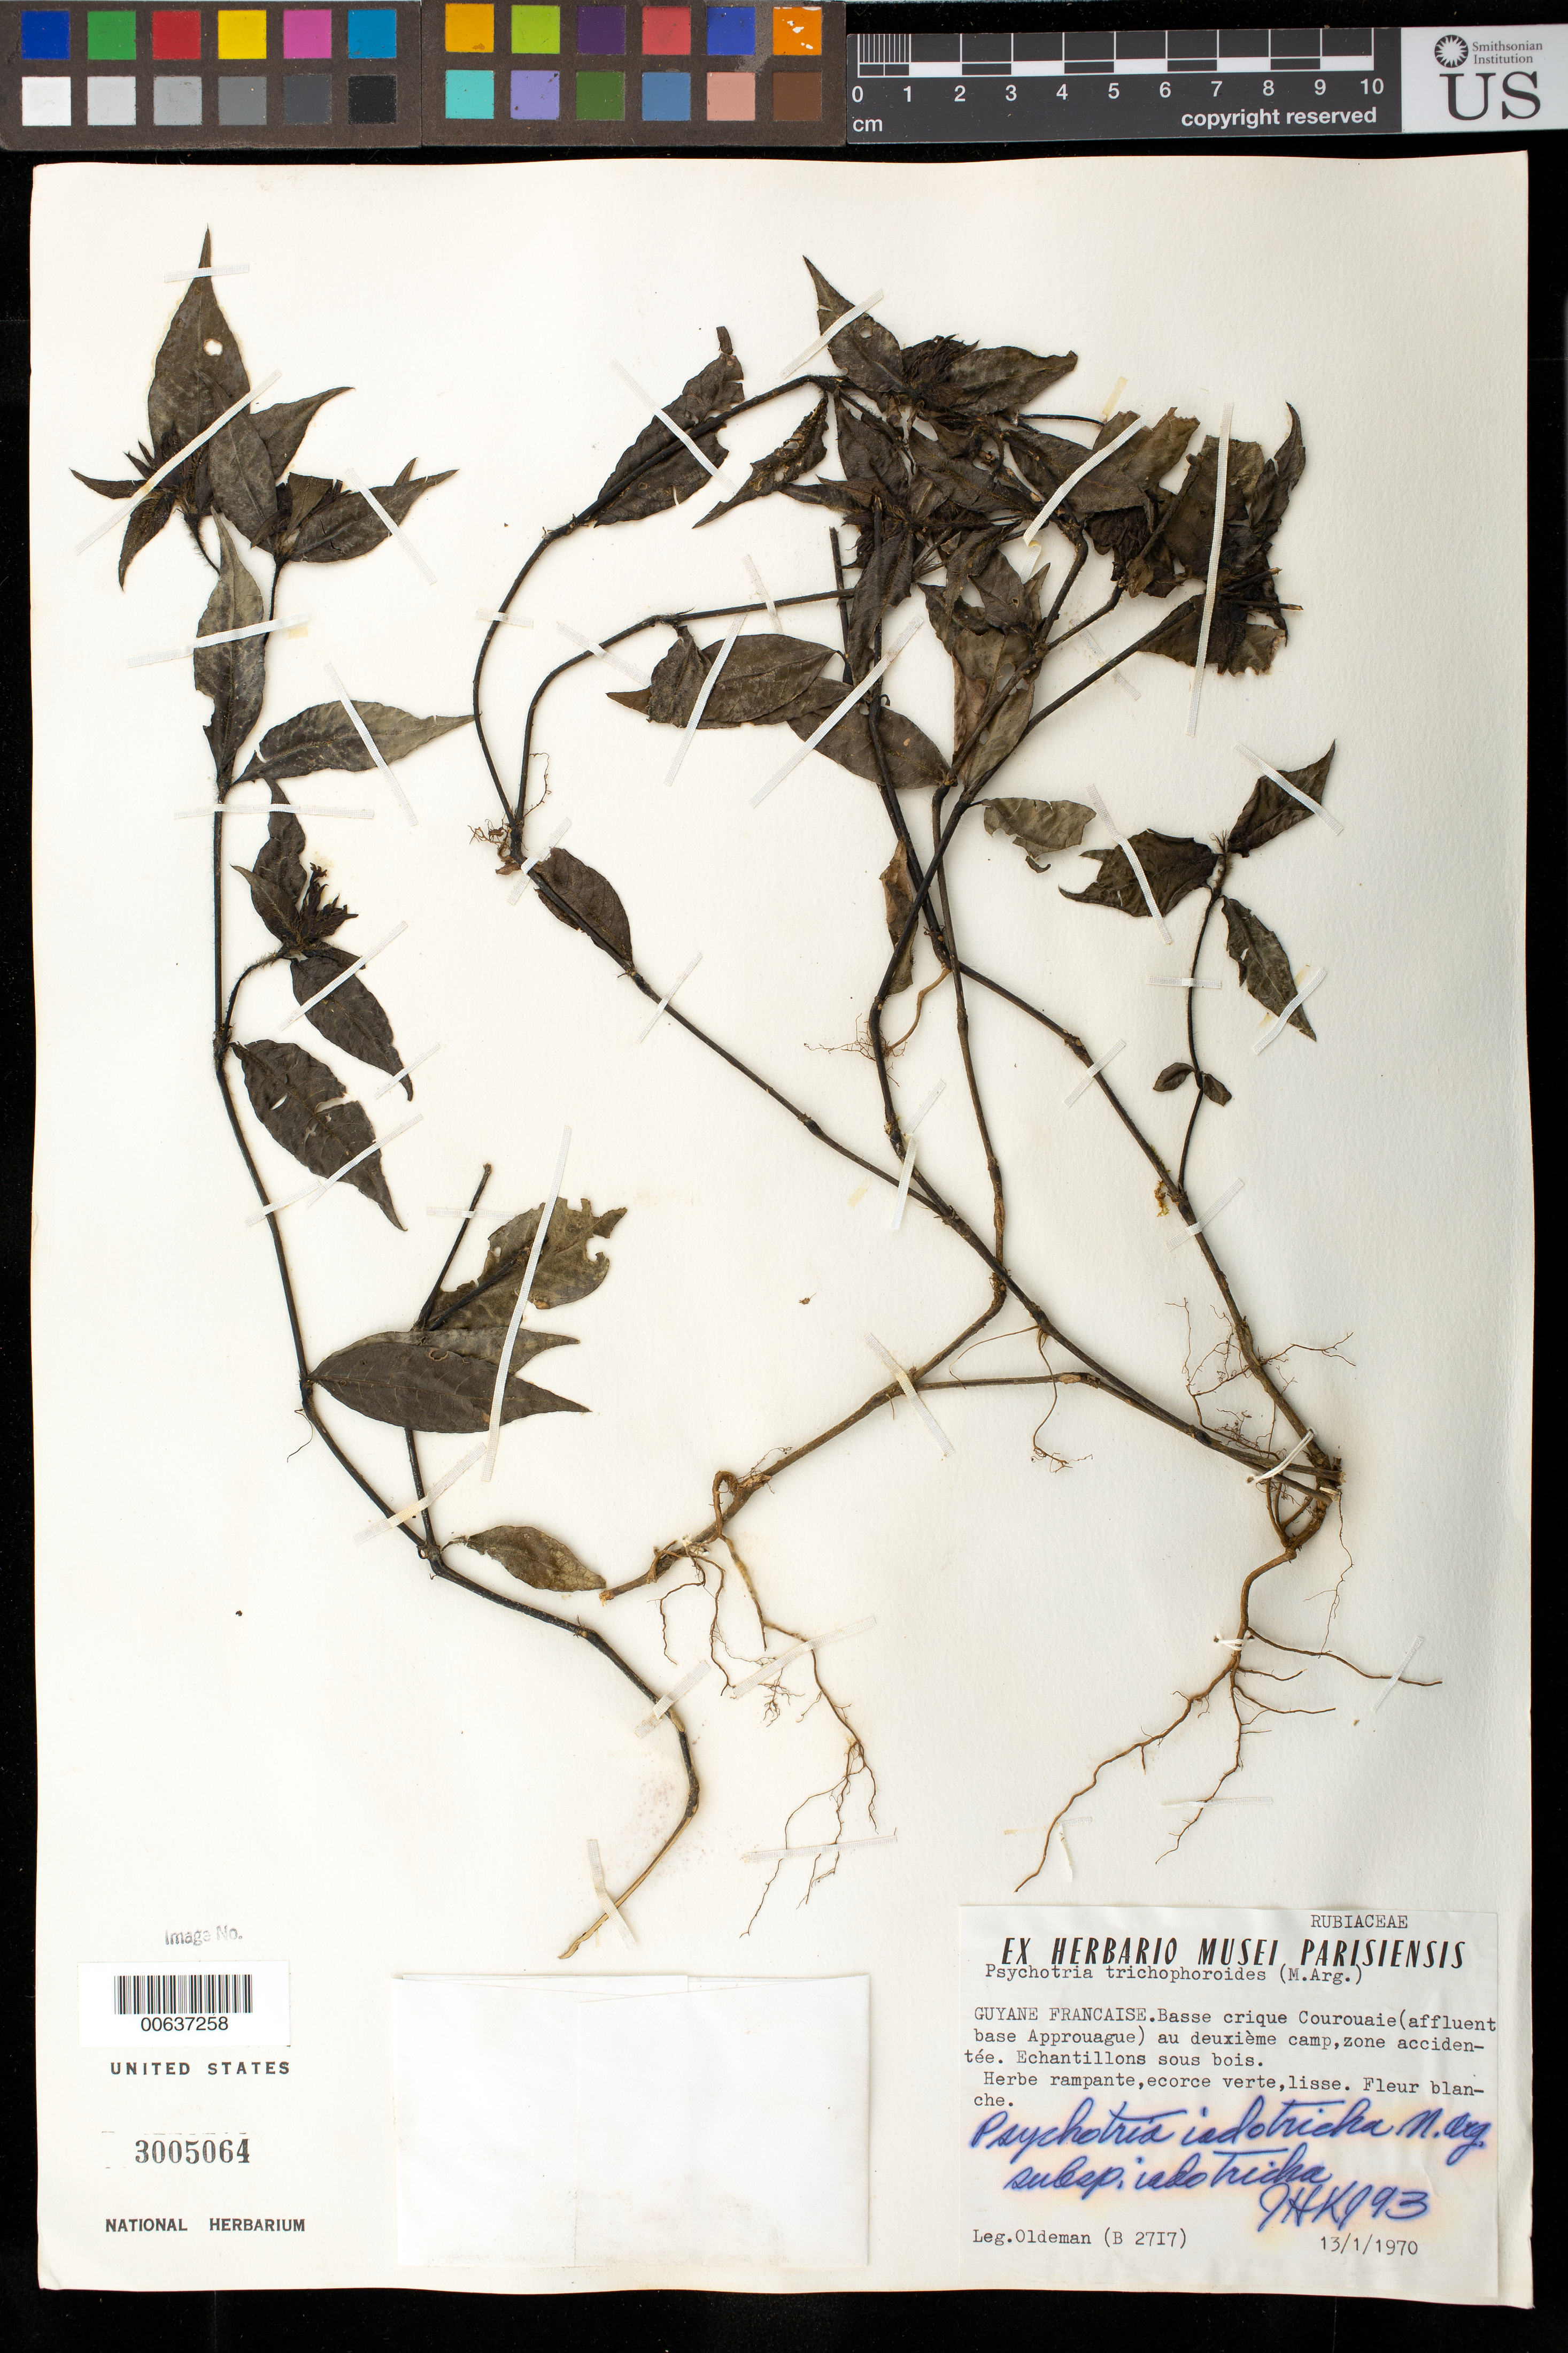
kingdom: Plantae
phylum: Tracheophyta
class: Magnoliopsida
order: Gentianales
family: Rubiaceae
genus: Palicourea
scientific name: Palicourea iodotricha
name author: (Müll. Arg.) Delprete & J.H. Kirkbr.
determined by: Kirkbride, J. H., Jr.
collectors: R. Oldeman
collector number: B 2717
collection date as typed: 13-Jan-70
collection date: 1970-01-13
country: French Guiana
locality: Basse crique Courouaïe (affluent basse Approuague) au deuxieme camp, zone accidentee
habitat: Echantillons sous bois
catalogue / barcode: US 3005064